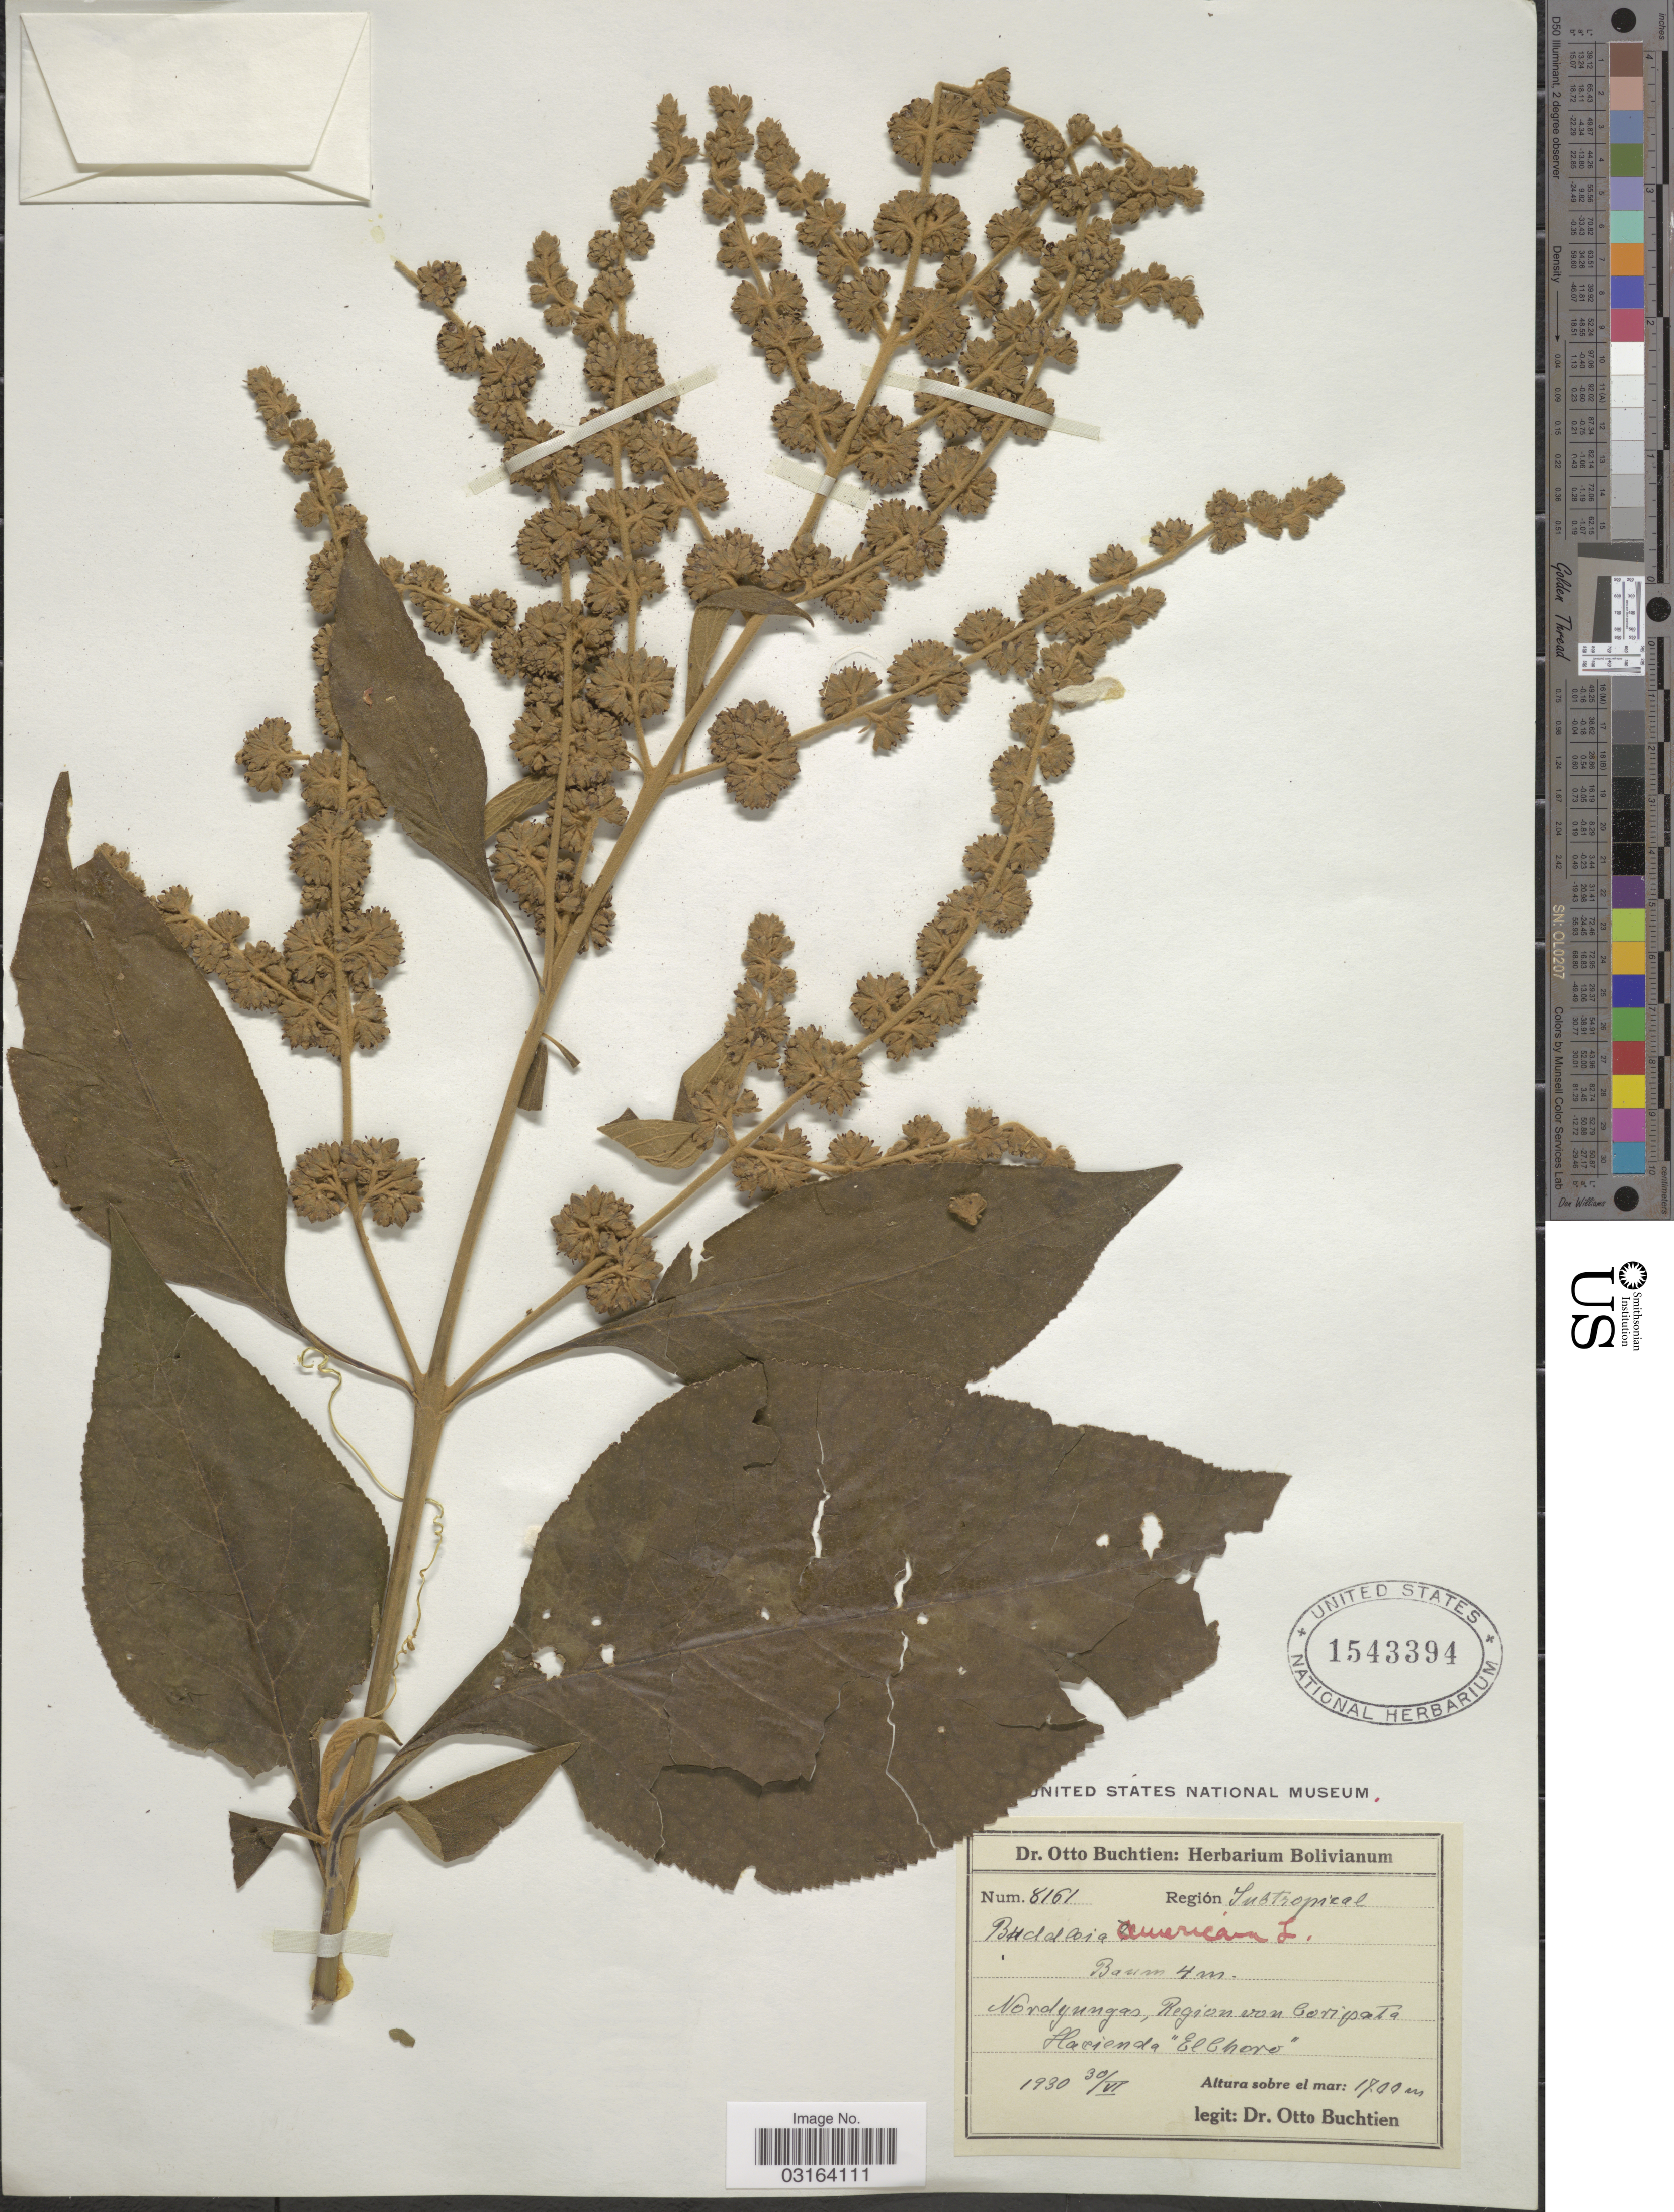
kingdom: Plantae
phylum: Tracheophyta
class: Magnoliopsida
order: Lamiales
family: Scrophulariaceae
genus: Buddleja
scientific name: Buddleja americana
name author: L.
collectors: O. Buchtien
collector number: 8161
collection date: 1930-06-30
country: Bolivia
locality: Región Subtropical, Nordyungas, Region von Coripata, Hacienda "El Choro".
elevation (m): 1700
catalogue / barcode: US 1543394